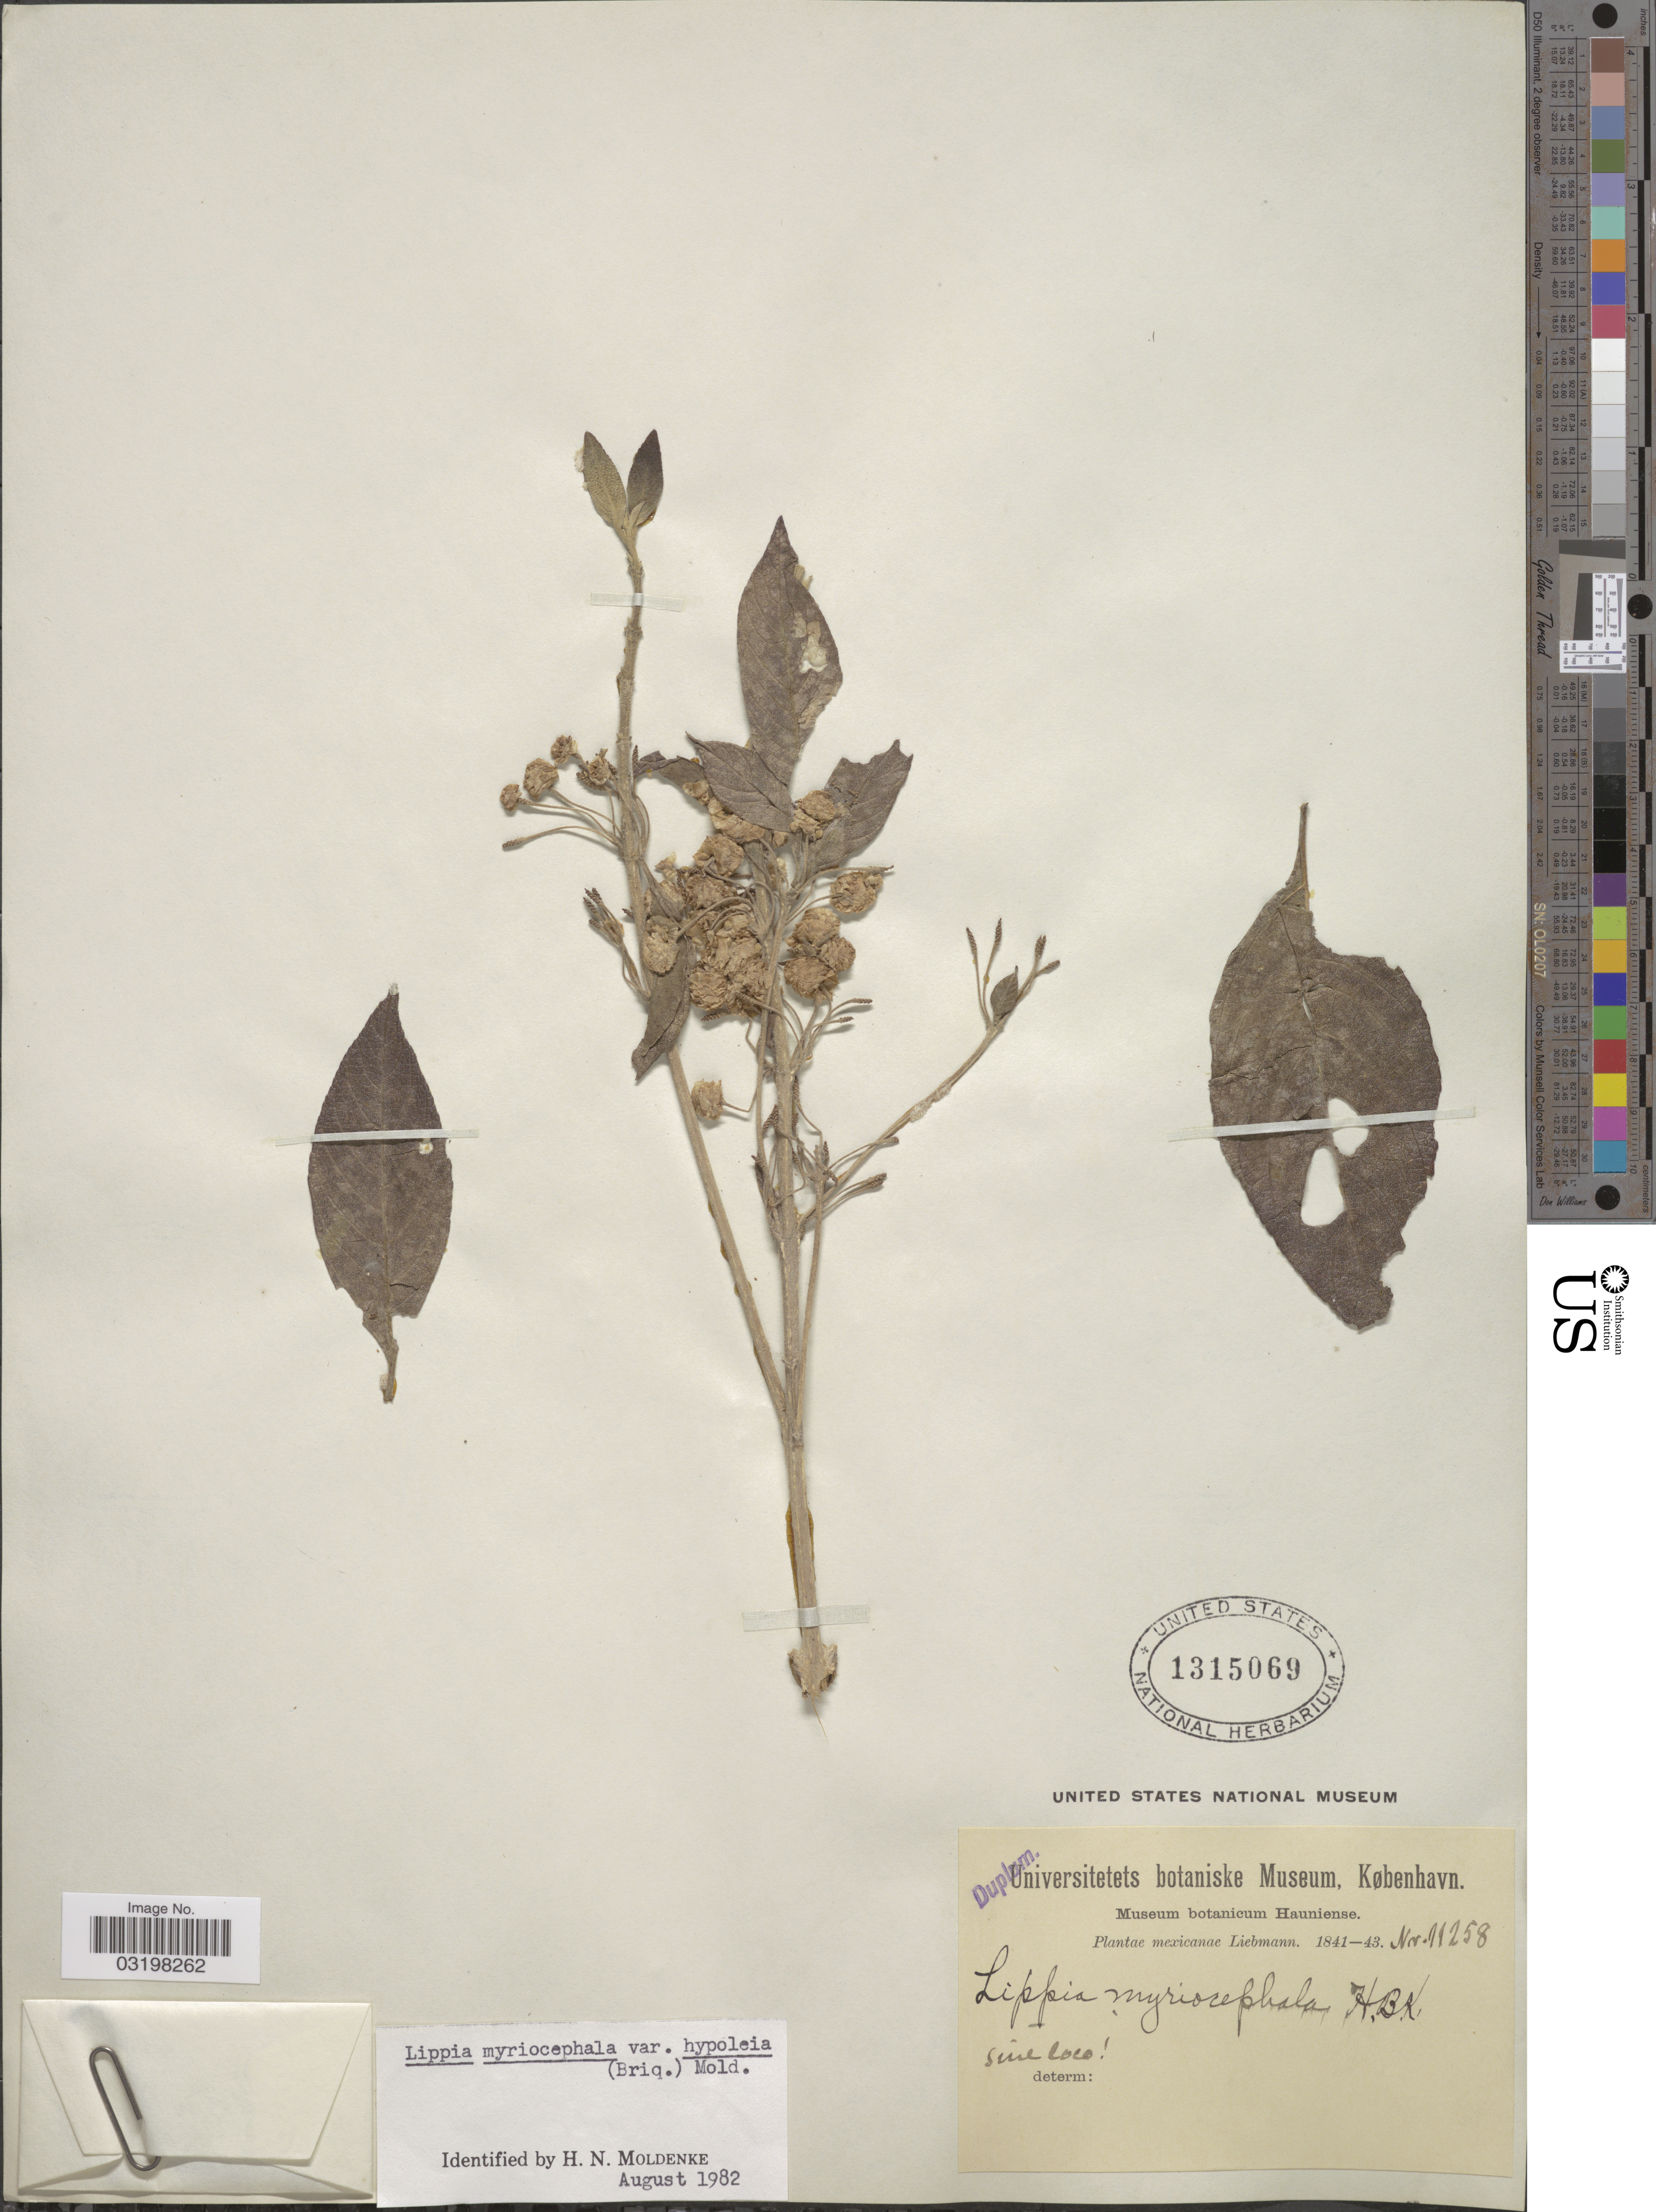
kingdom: Plantae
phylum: Tracheophyta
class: Magnoliopsida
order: Lamiales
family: Verbenaceae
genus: Lippia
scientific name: Lippia myriocephala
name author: Schltdl. & Cham.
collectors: Liebmann, --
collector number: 11258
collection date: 1841/1843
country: Mexico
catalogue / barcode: US 1315069